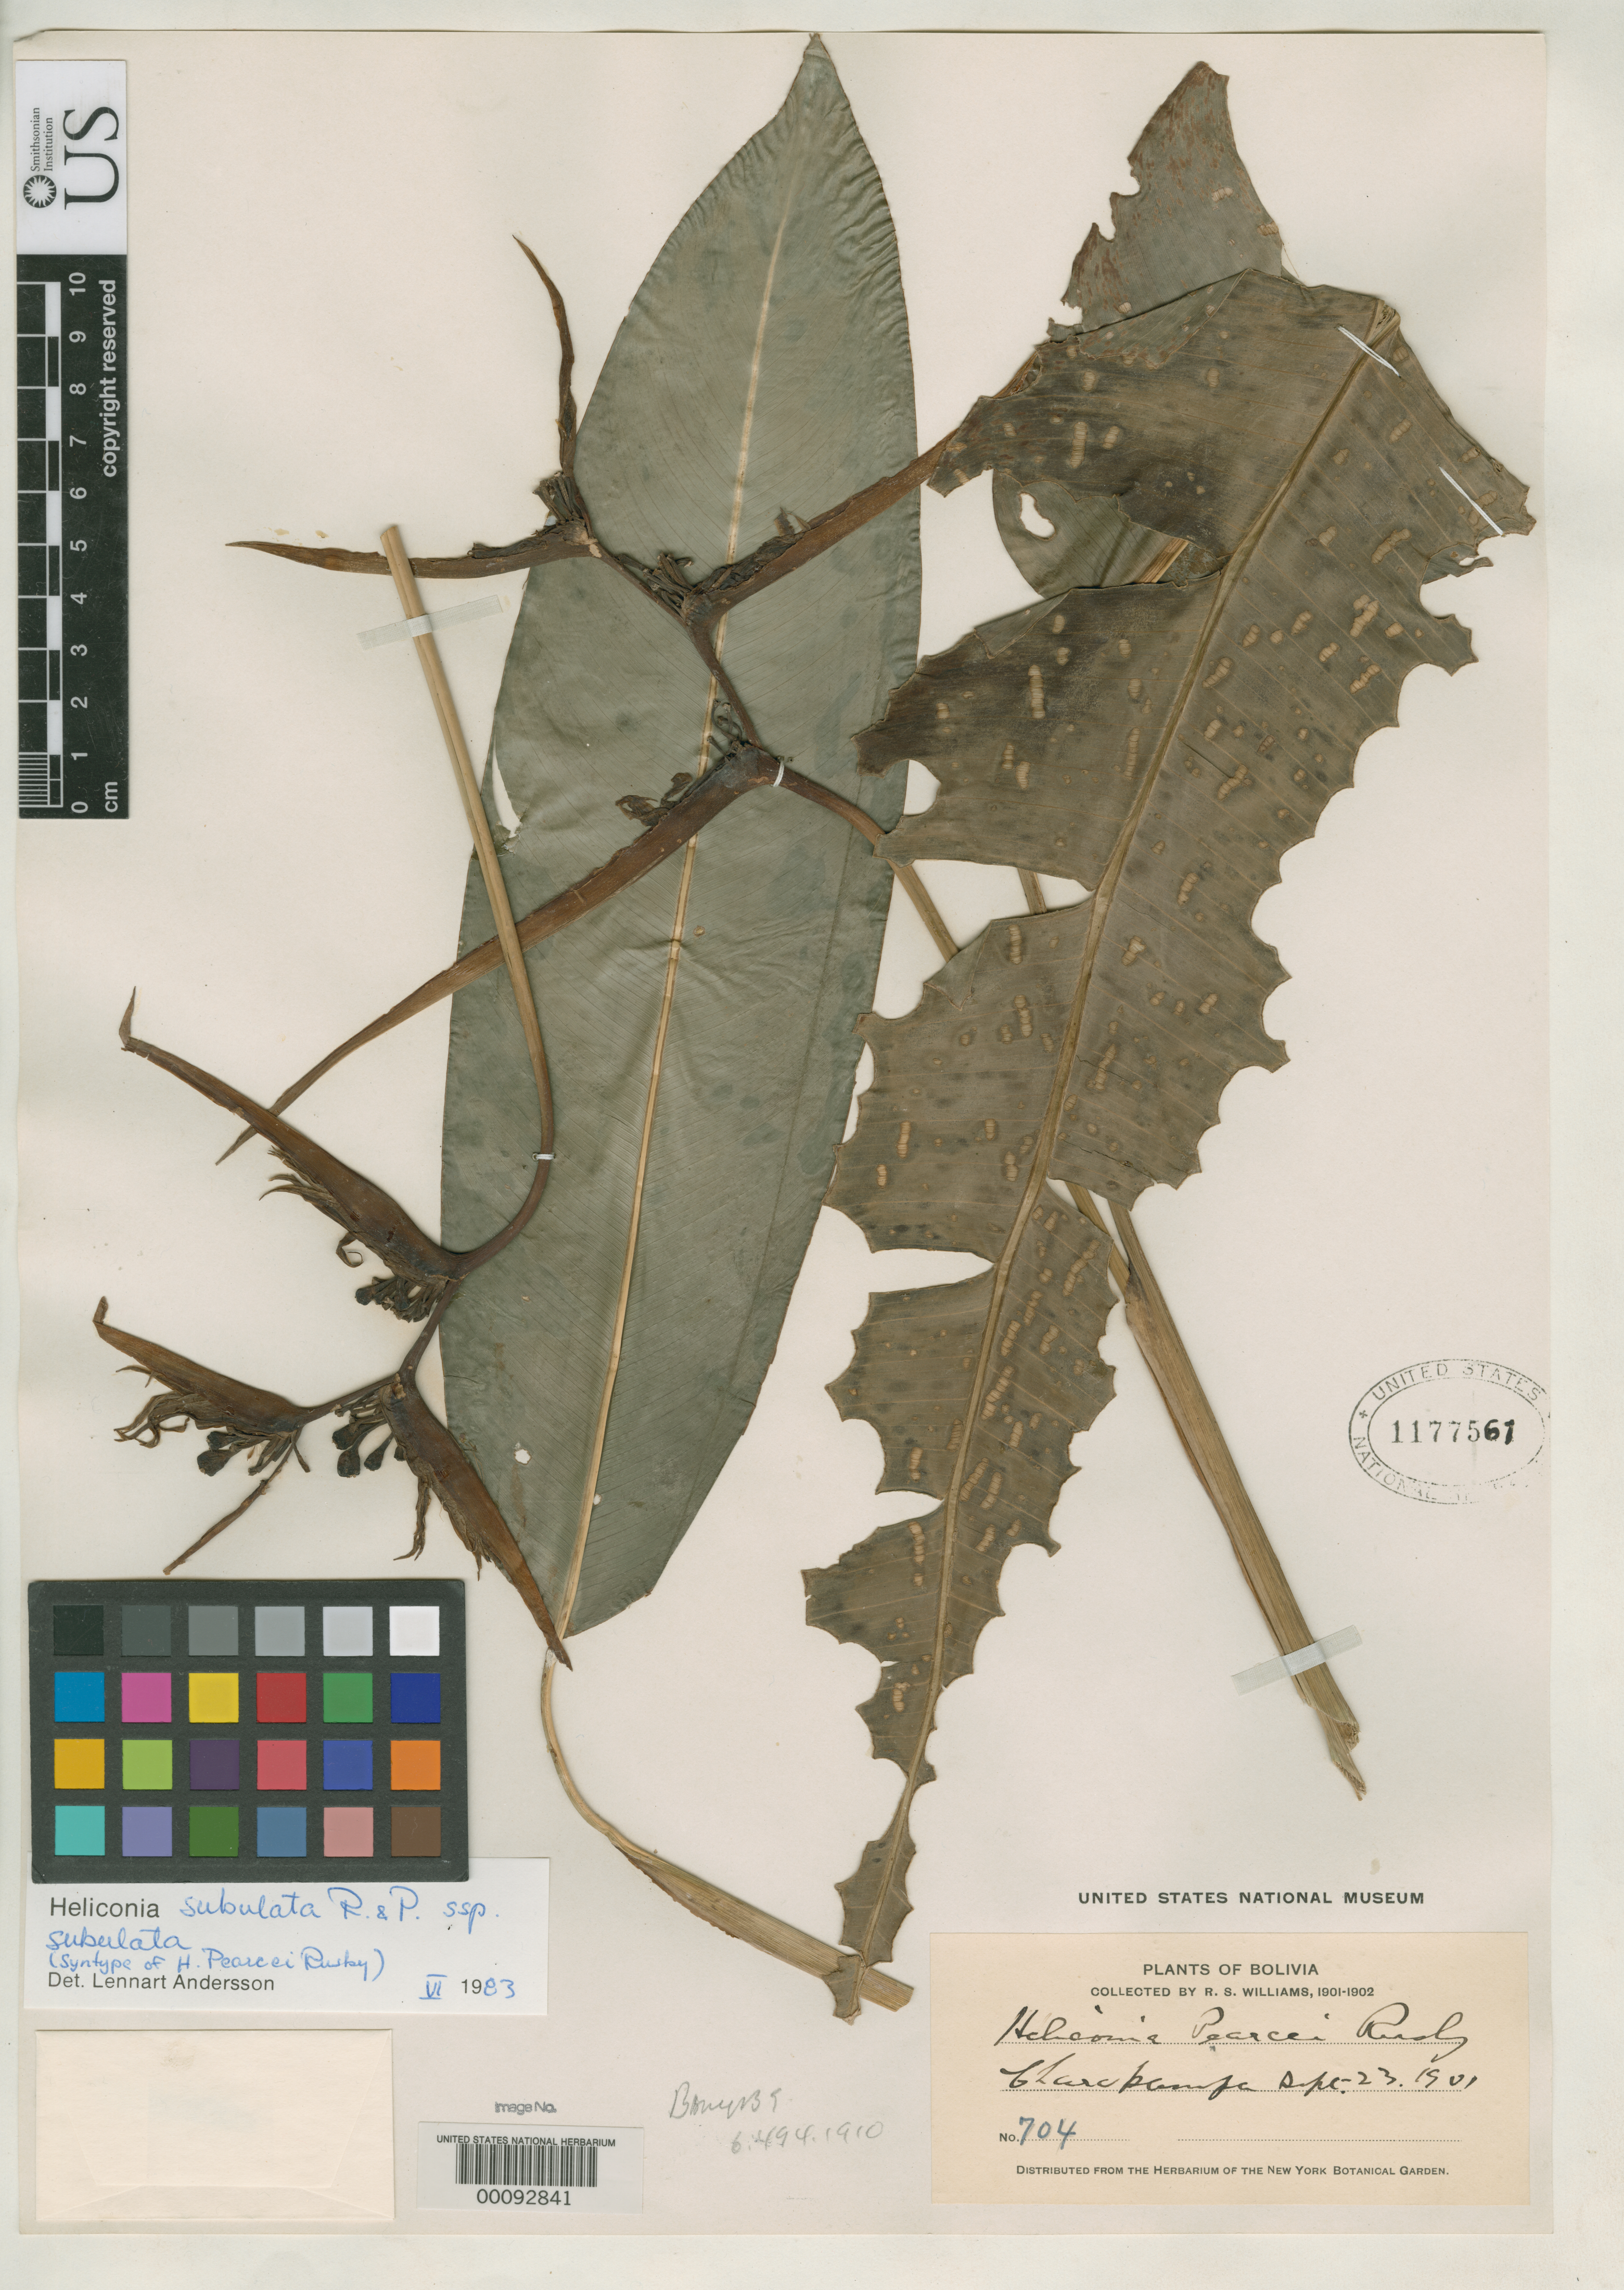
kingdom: Plantae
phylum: Tracheophyta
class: Liliopsida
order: Zingiberales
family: Heliconiaceae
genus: Heliconia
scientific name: Heliconia pearcei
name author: Rusby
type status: Isotype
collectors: R. S. Williams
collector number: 704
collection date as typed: Sep. 28, 1901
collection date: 1901-09-28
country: Bolivia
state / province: La Páz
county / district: Larecaja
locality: Charopampa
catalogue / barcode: US 1177561